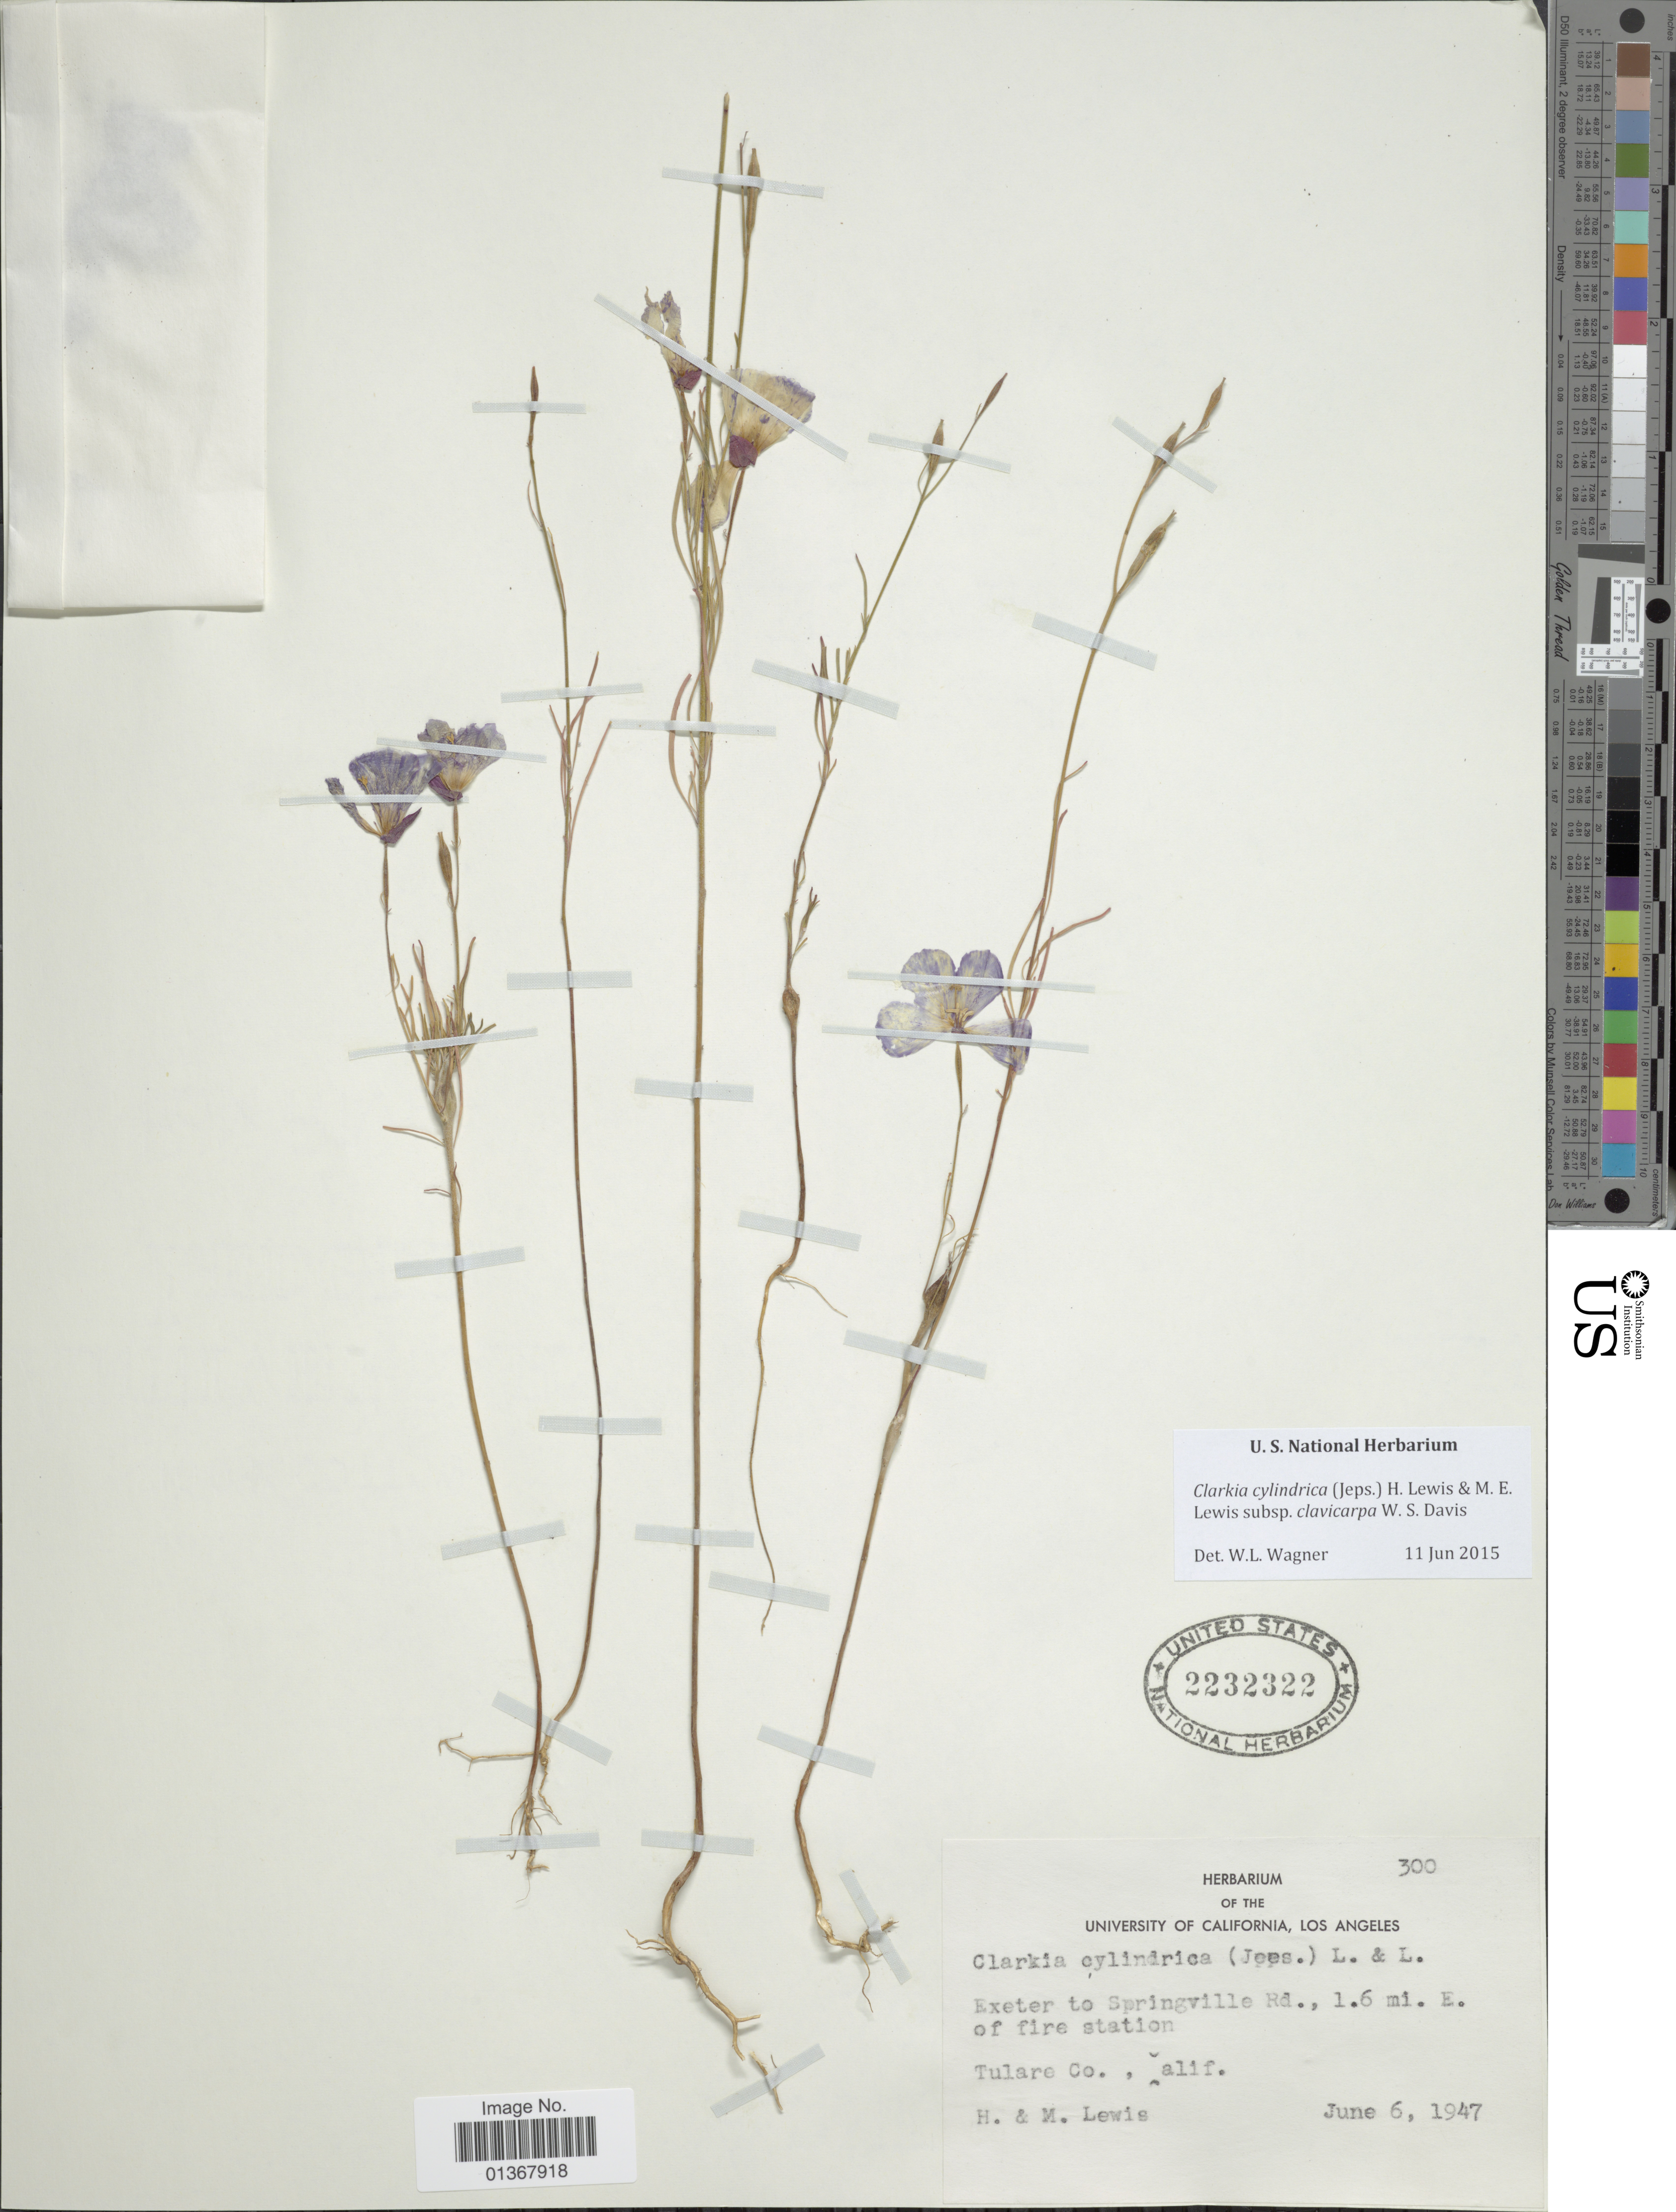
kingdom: Plantae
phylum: Tracheophyta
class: Magnoliopsida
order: Myrtales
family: Onagraceae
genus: Clarkia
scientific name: Clarkia cylindrica subsp. clavicarpa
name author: W.S. Davis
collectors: H. Lewis & M. Lewis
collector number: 300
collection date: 1947-06-06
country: United States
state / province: California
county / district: Tulare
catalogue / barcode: US 2232322